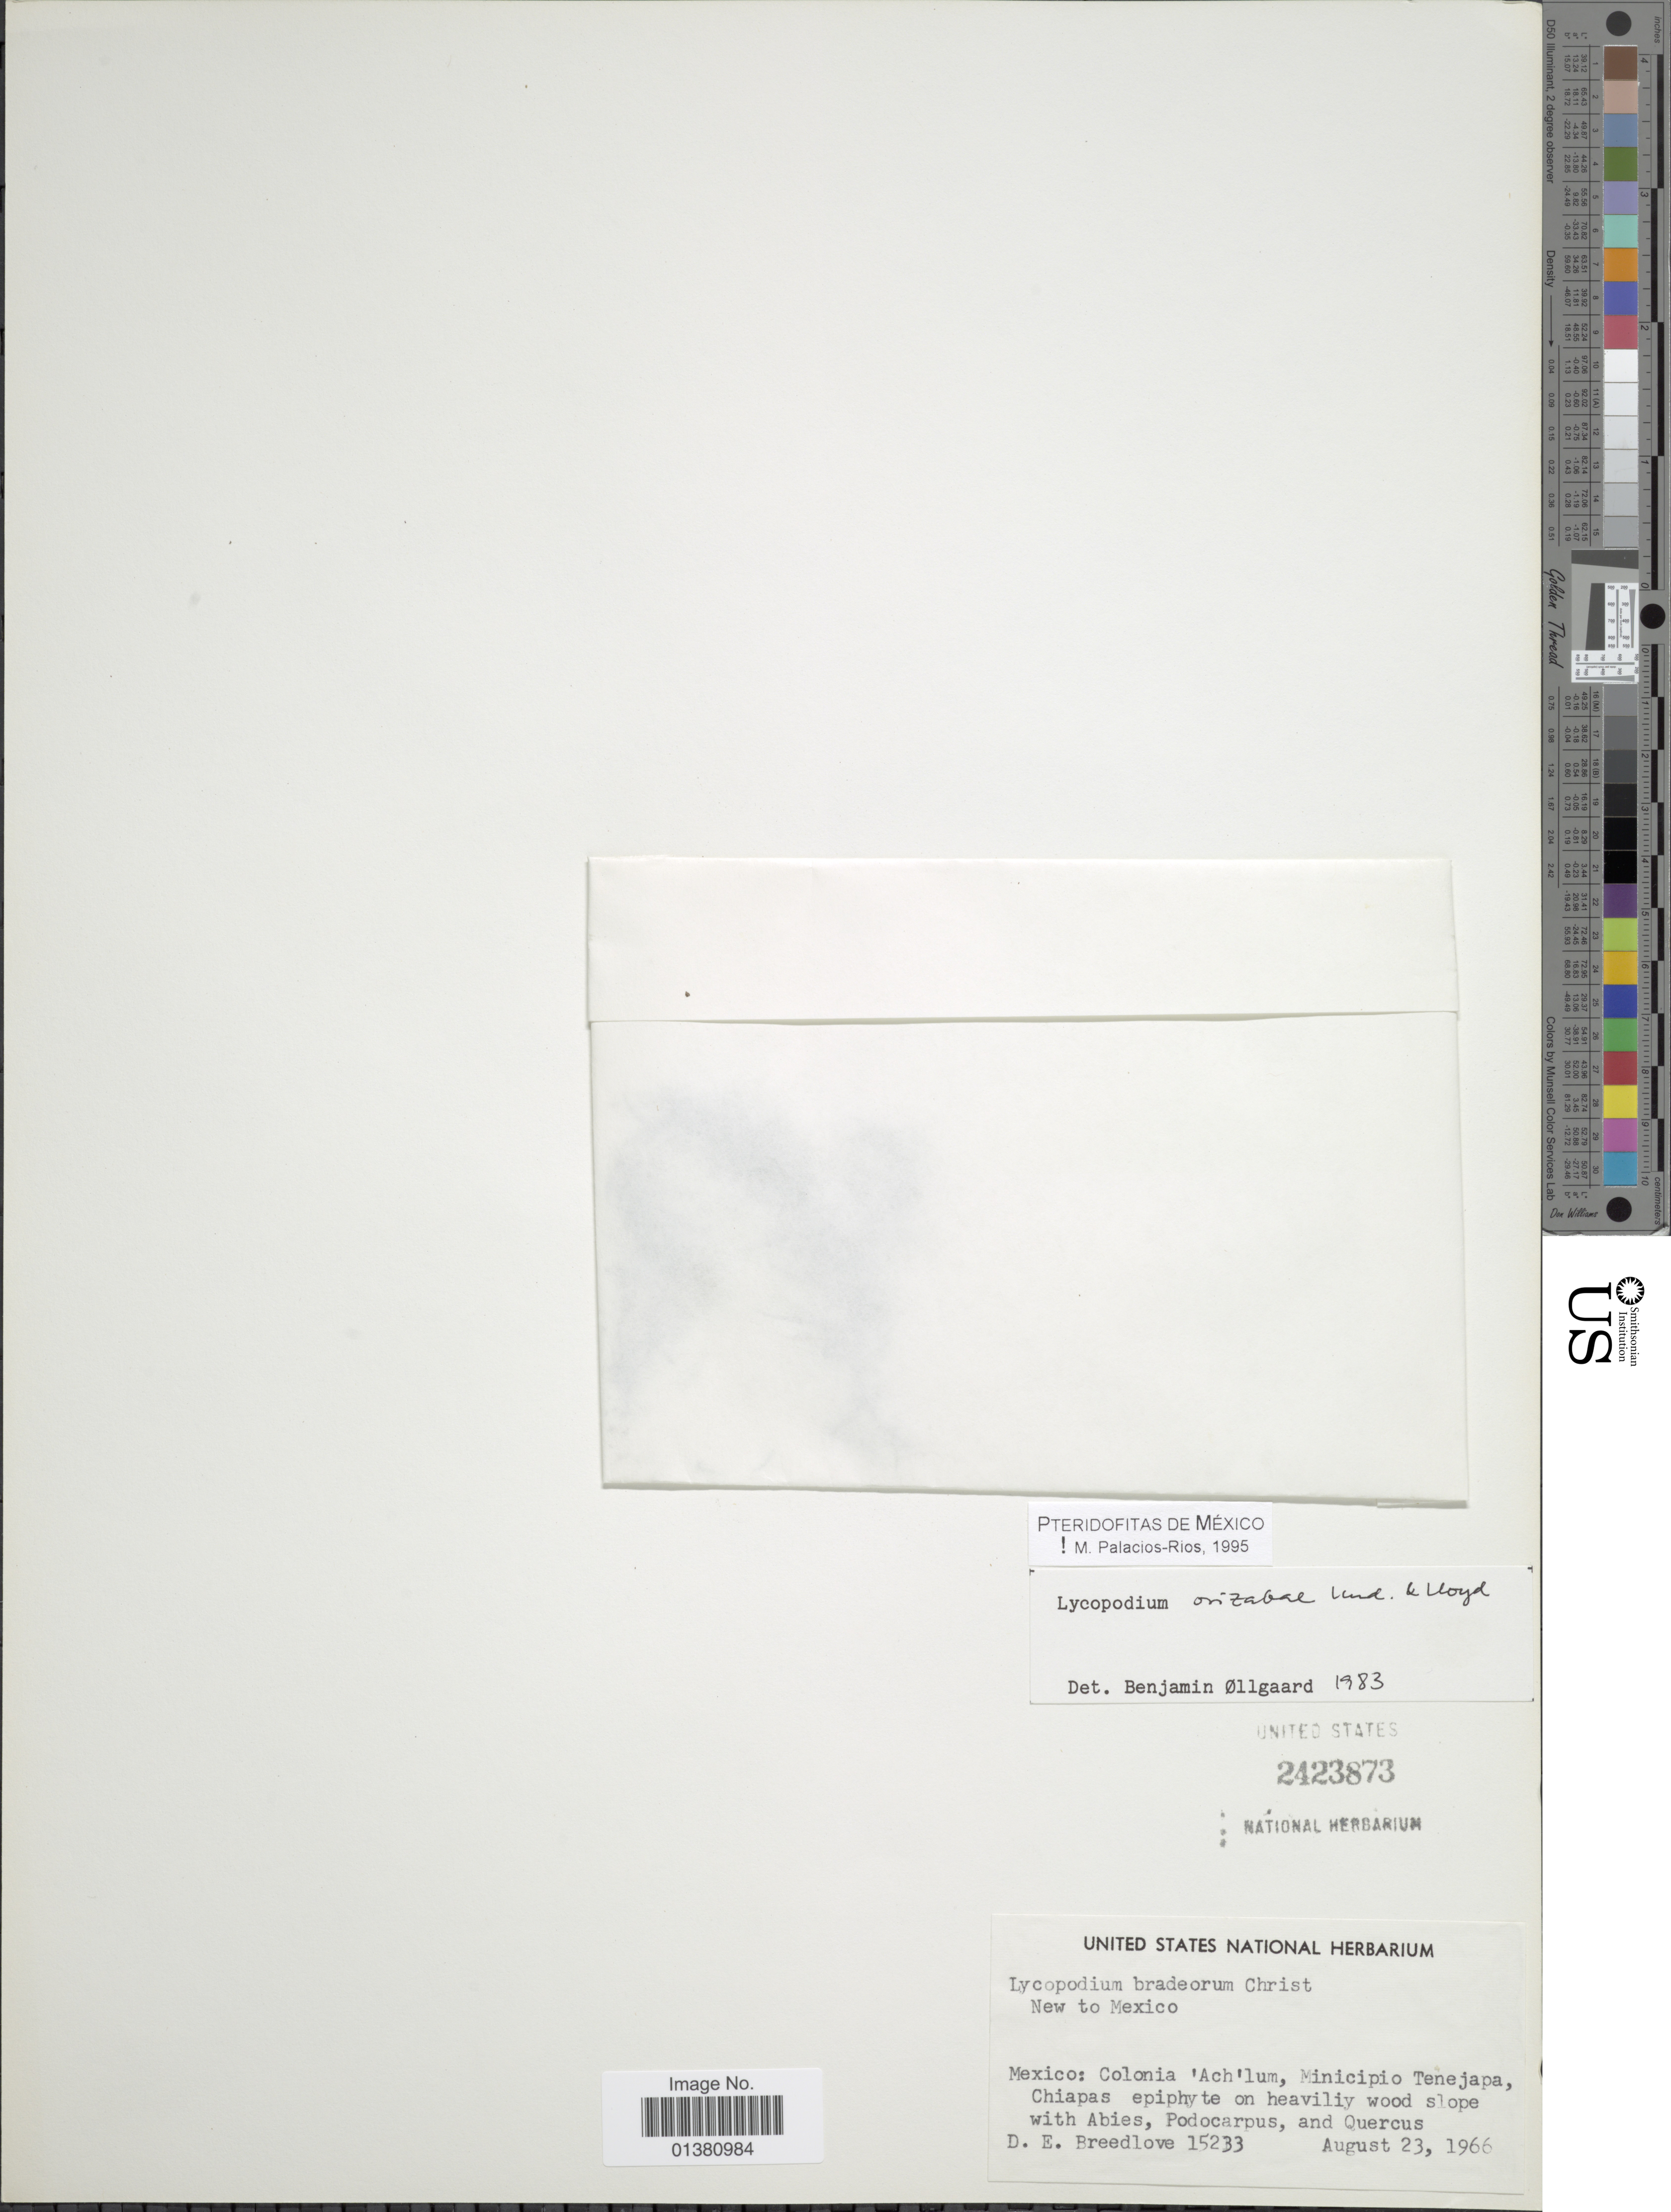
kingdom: Plantae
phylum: Tracheophyta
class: Lycopodiopsida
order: Lycopodiales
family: Lycopodiaceae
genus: Phlegmariurus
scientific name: Phlegmariurus orizabae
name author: (Underw. & F.E. Lloyd) B. Øllg.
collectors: D. E. Breedlove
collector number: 15233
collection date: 1966-08-23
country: Mexico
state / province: Chiapas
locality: Colonia 'Ach'lum, Minicipio Tenejapa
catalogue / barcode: US 2423873